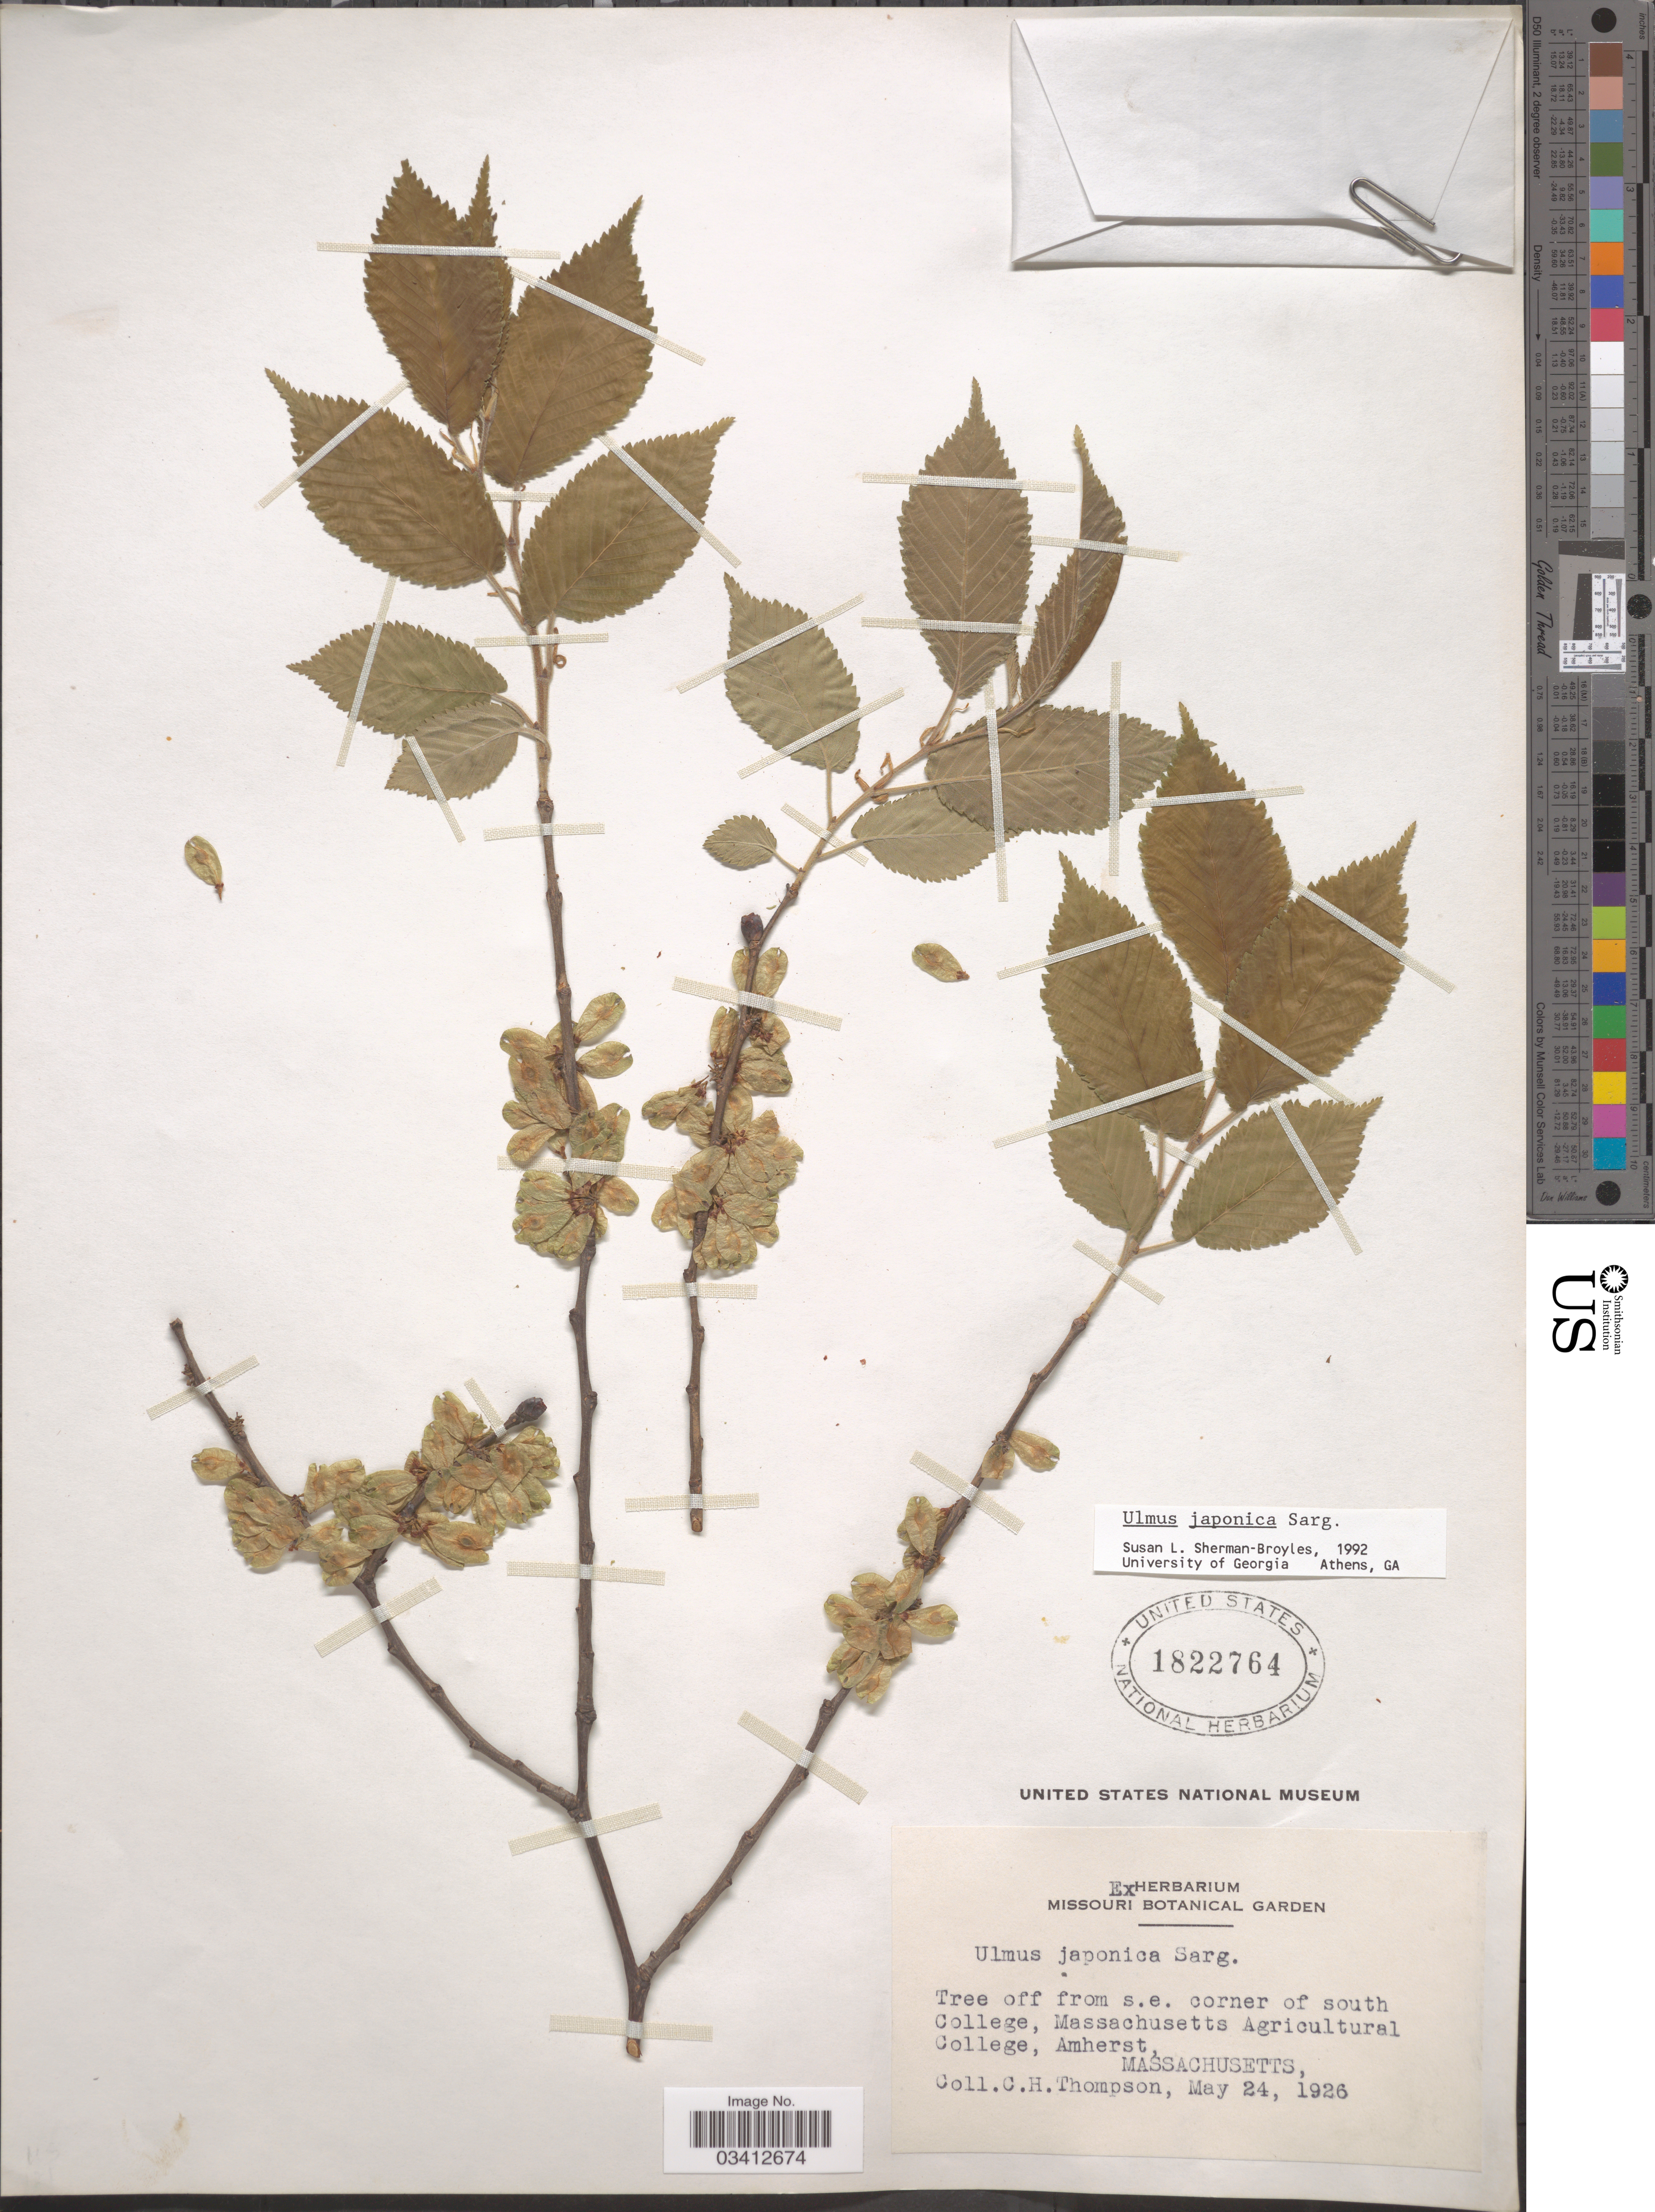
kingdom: Plantae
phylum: Tracheophyta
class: Magnoliopsida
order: Rosales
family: Ulmaceae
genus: Ulmus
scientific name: Ulmus japonica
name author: Sarg.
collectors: C. H. Thompson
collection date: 1926-05-24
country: United States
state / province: Massachusetts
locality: S. e. corner of south College, Massachusetts Agricultural College, Amherst.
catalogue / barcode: US 1822764